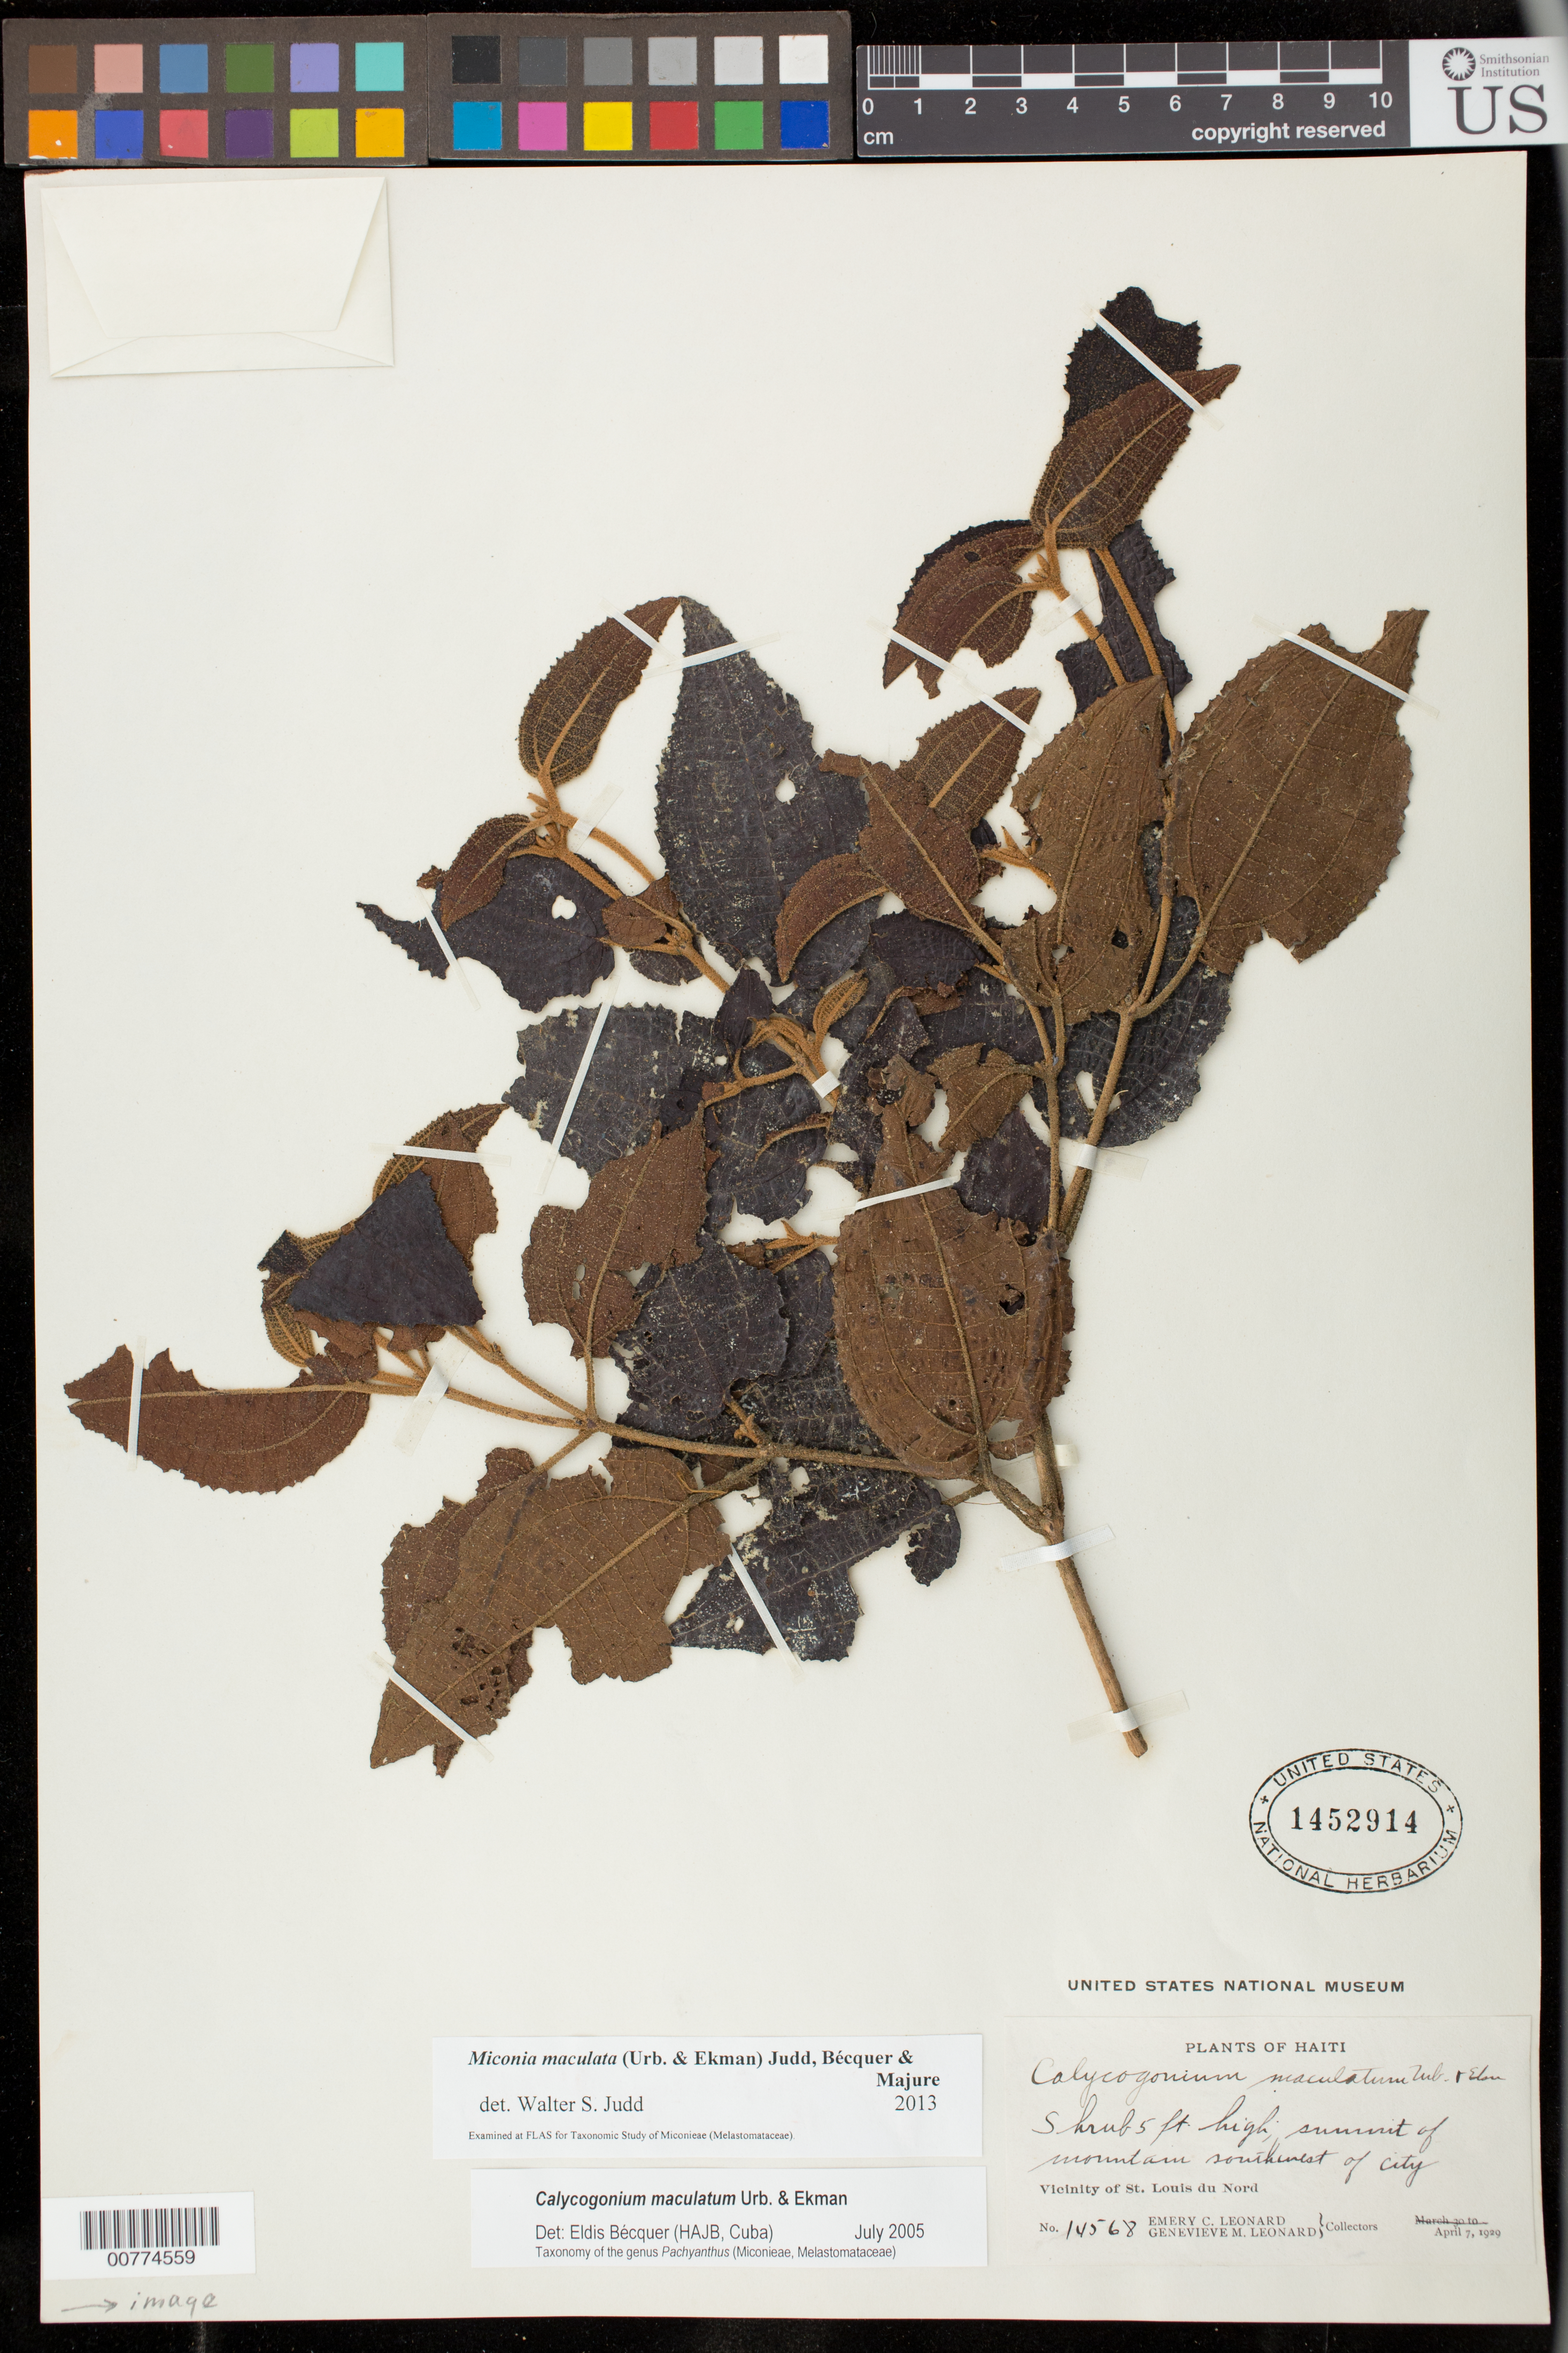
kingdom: Plantae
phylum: Tracheophyta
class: Magnoliopsida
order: Myrtales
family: Melastomataceae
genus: Miconia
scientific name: Miconia maculata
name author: (Urb. & Ekman) Judd et al.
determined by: Judd, Walter S.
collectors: E. C. Leonard & G. M. Leonard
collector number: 14568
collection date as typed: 07 Apr 1929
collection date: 1929-04-07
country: Haiti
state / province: Nord-Ouest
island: Hispaniola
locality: Vicinity of St. Louis du Nord, southwest of city.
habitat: Summit of mountain.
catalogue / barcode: US 1452914